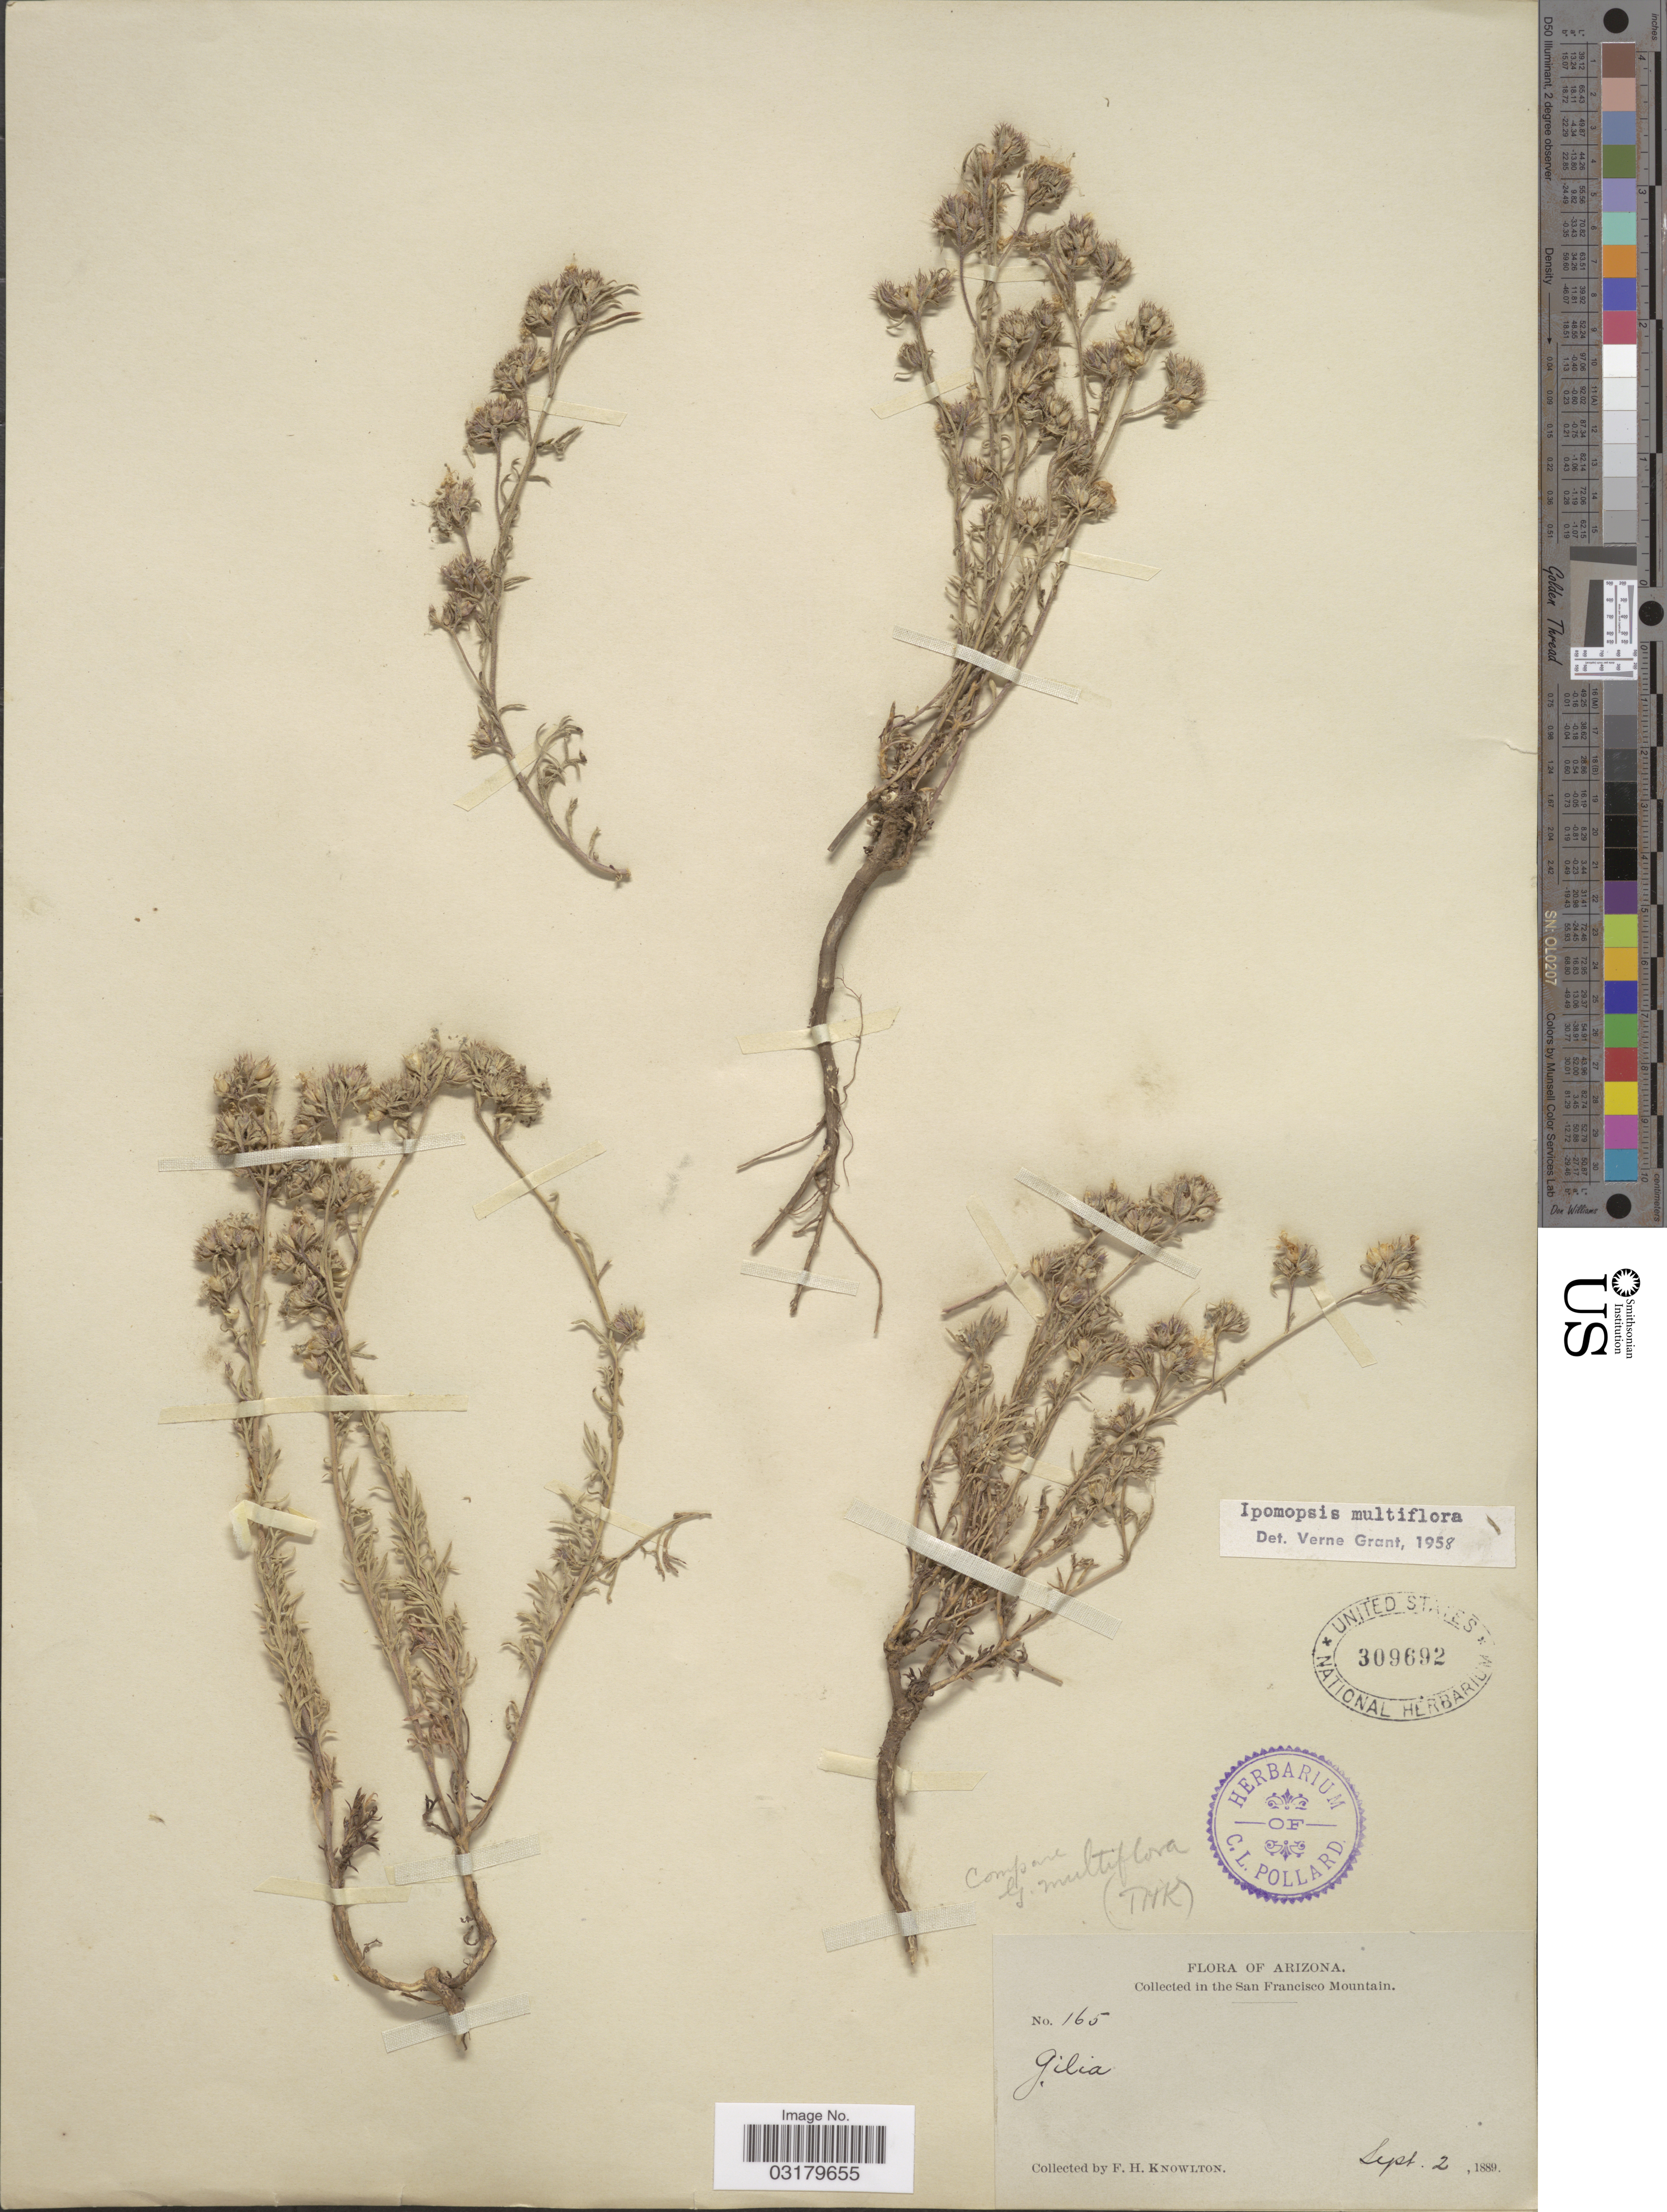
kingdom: Plantae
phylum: Tracheophyta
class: Magnoliopsida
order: Ericales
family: Polemoniaceae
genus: Ipomopsis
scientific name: Ipomopsis multiflora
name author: (Nutt.) V.E. Grant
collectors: F. H. Knowlton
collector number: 165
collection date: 1889-09-02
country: United States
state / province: Arizona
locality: In the San Francisco Mountain.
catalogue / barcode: US 309692